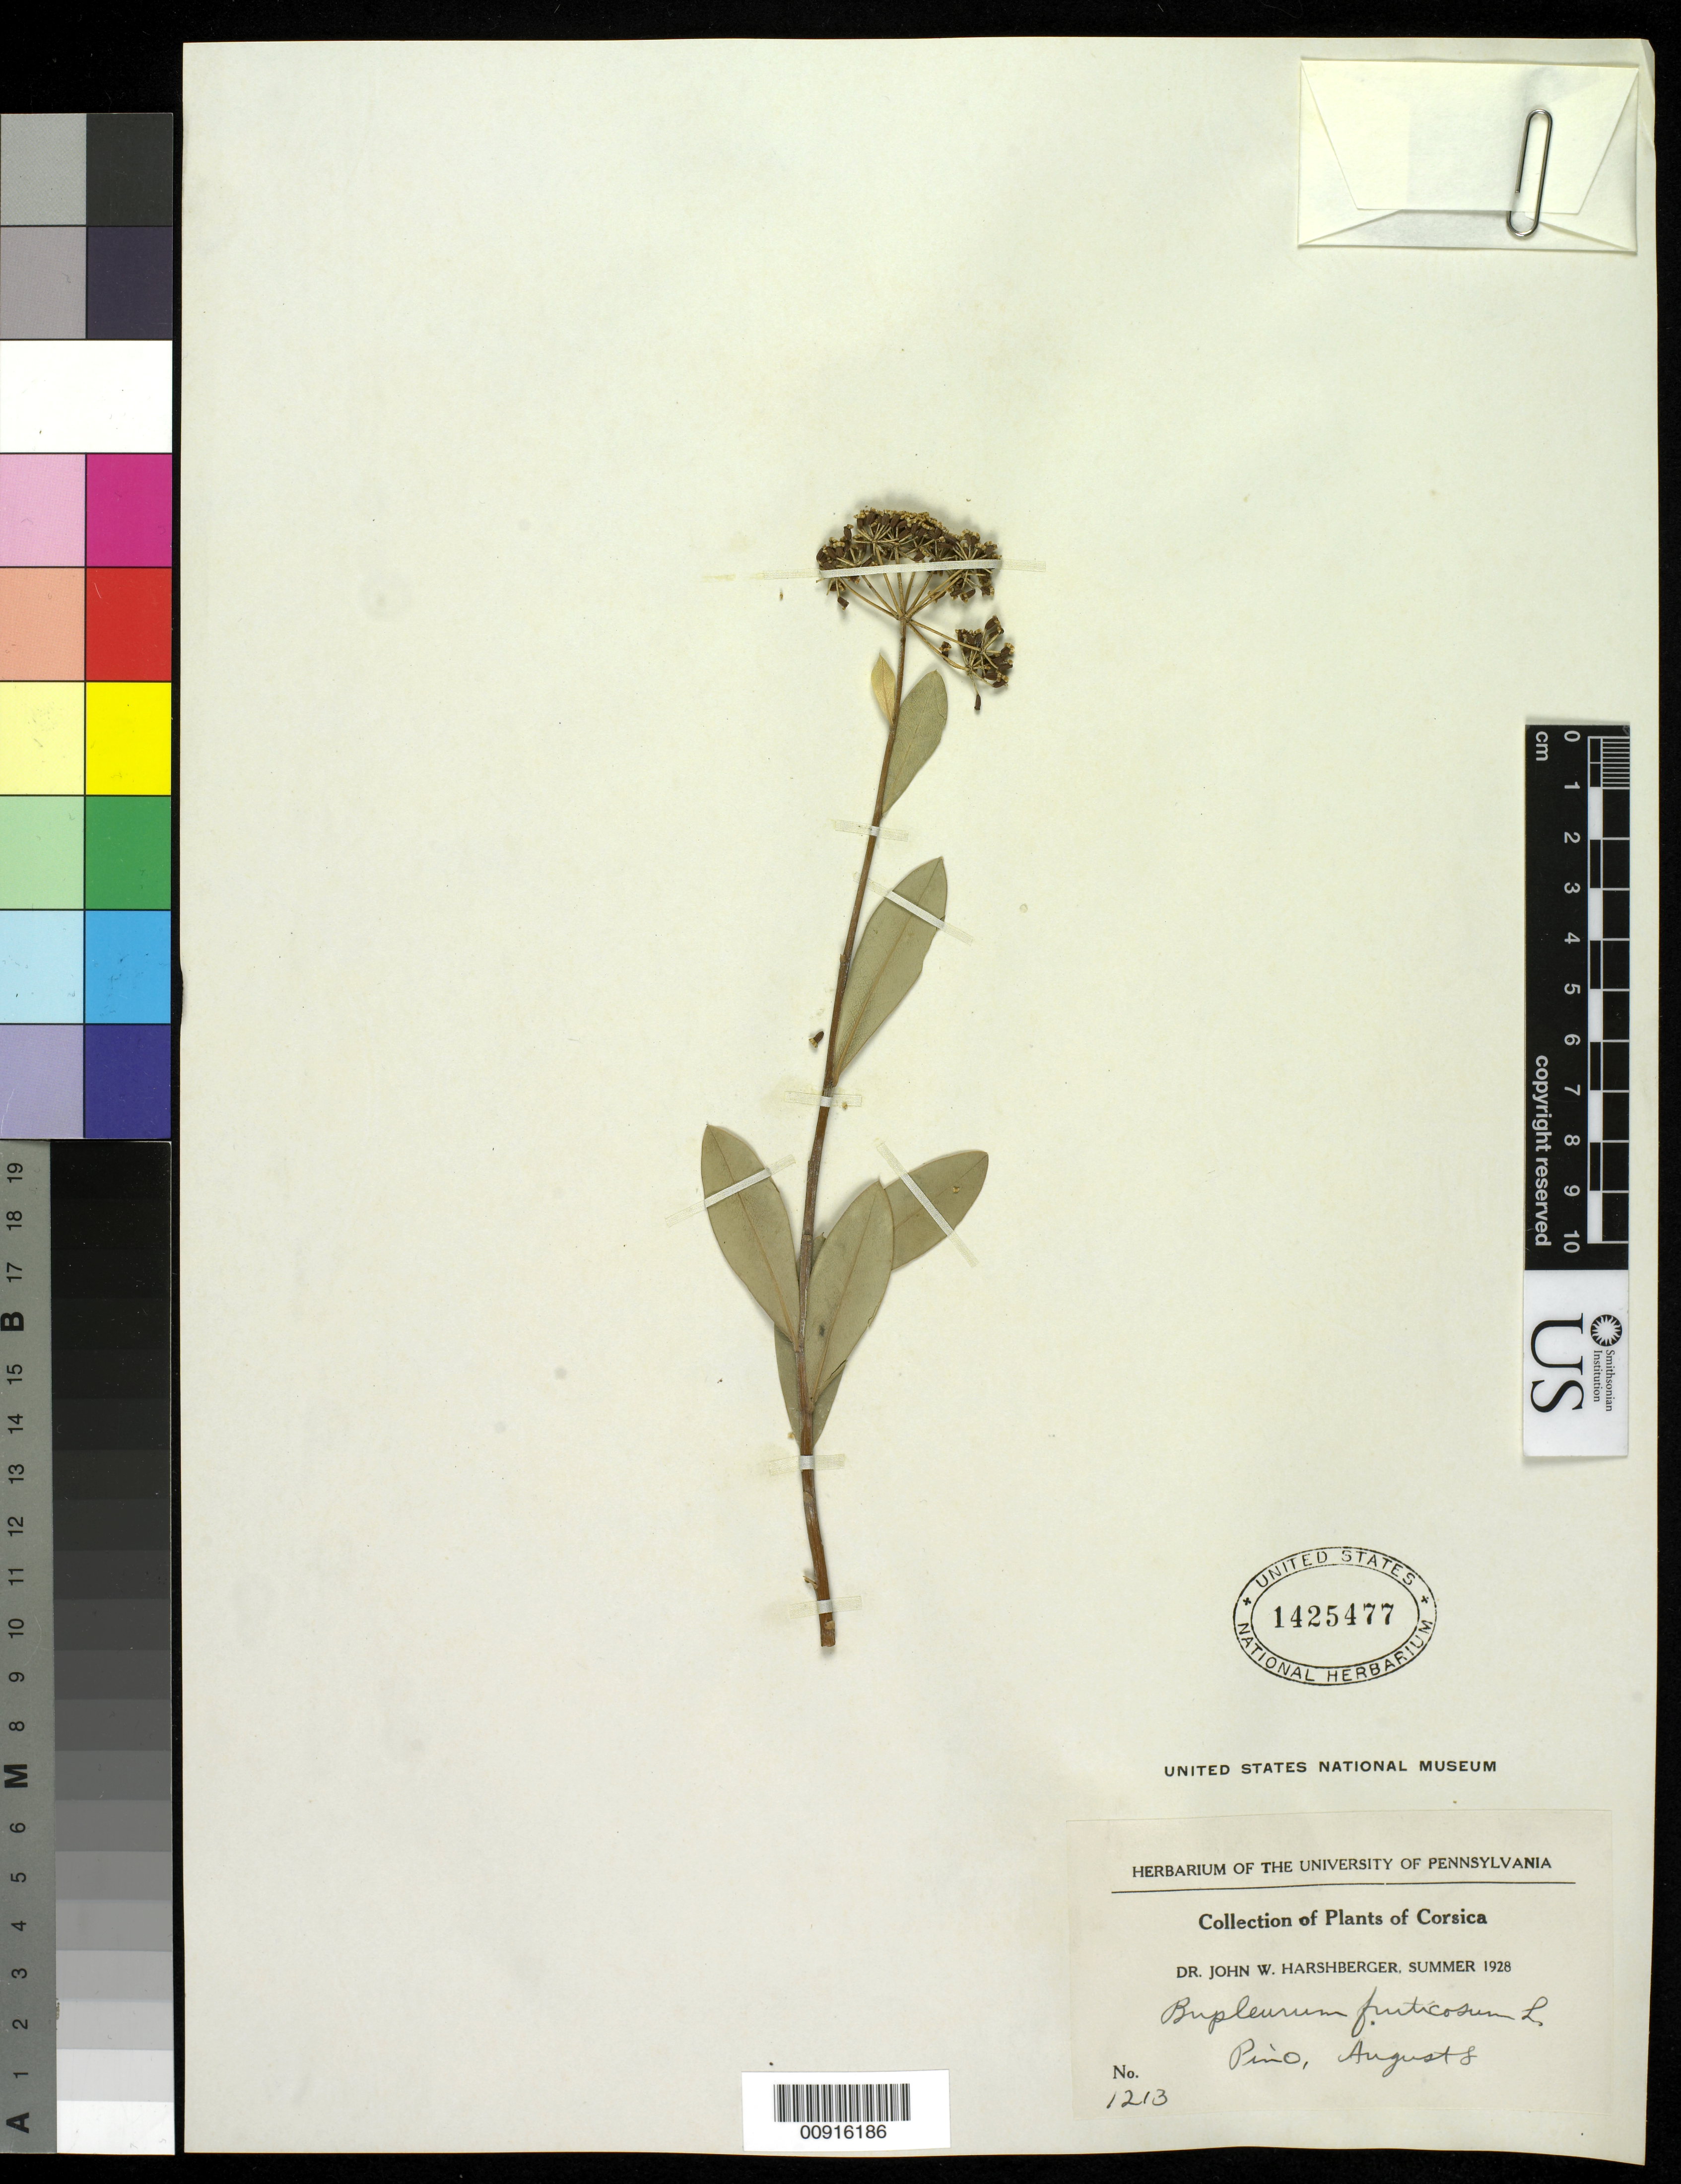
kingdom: Plantae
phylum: Tracheophyta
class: Magnoliopsida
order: Apiales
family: Apiaceae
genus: Bupleurum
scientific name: Bupleurum fruticosum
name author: L.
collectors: J. W. Harshberger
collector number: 1213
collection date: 1928-08-08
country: France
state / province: Corsica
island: Corse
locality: Pino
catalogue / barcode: US 1425477